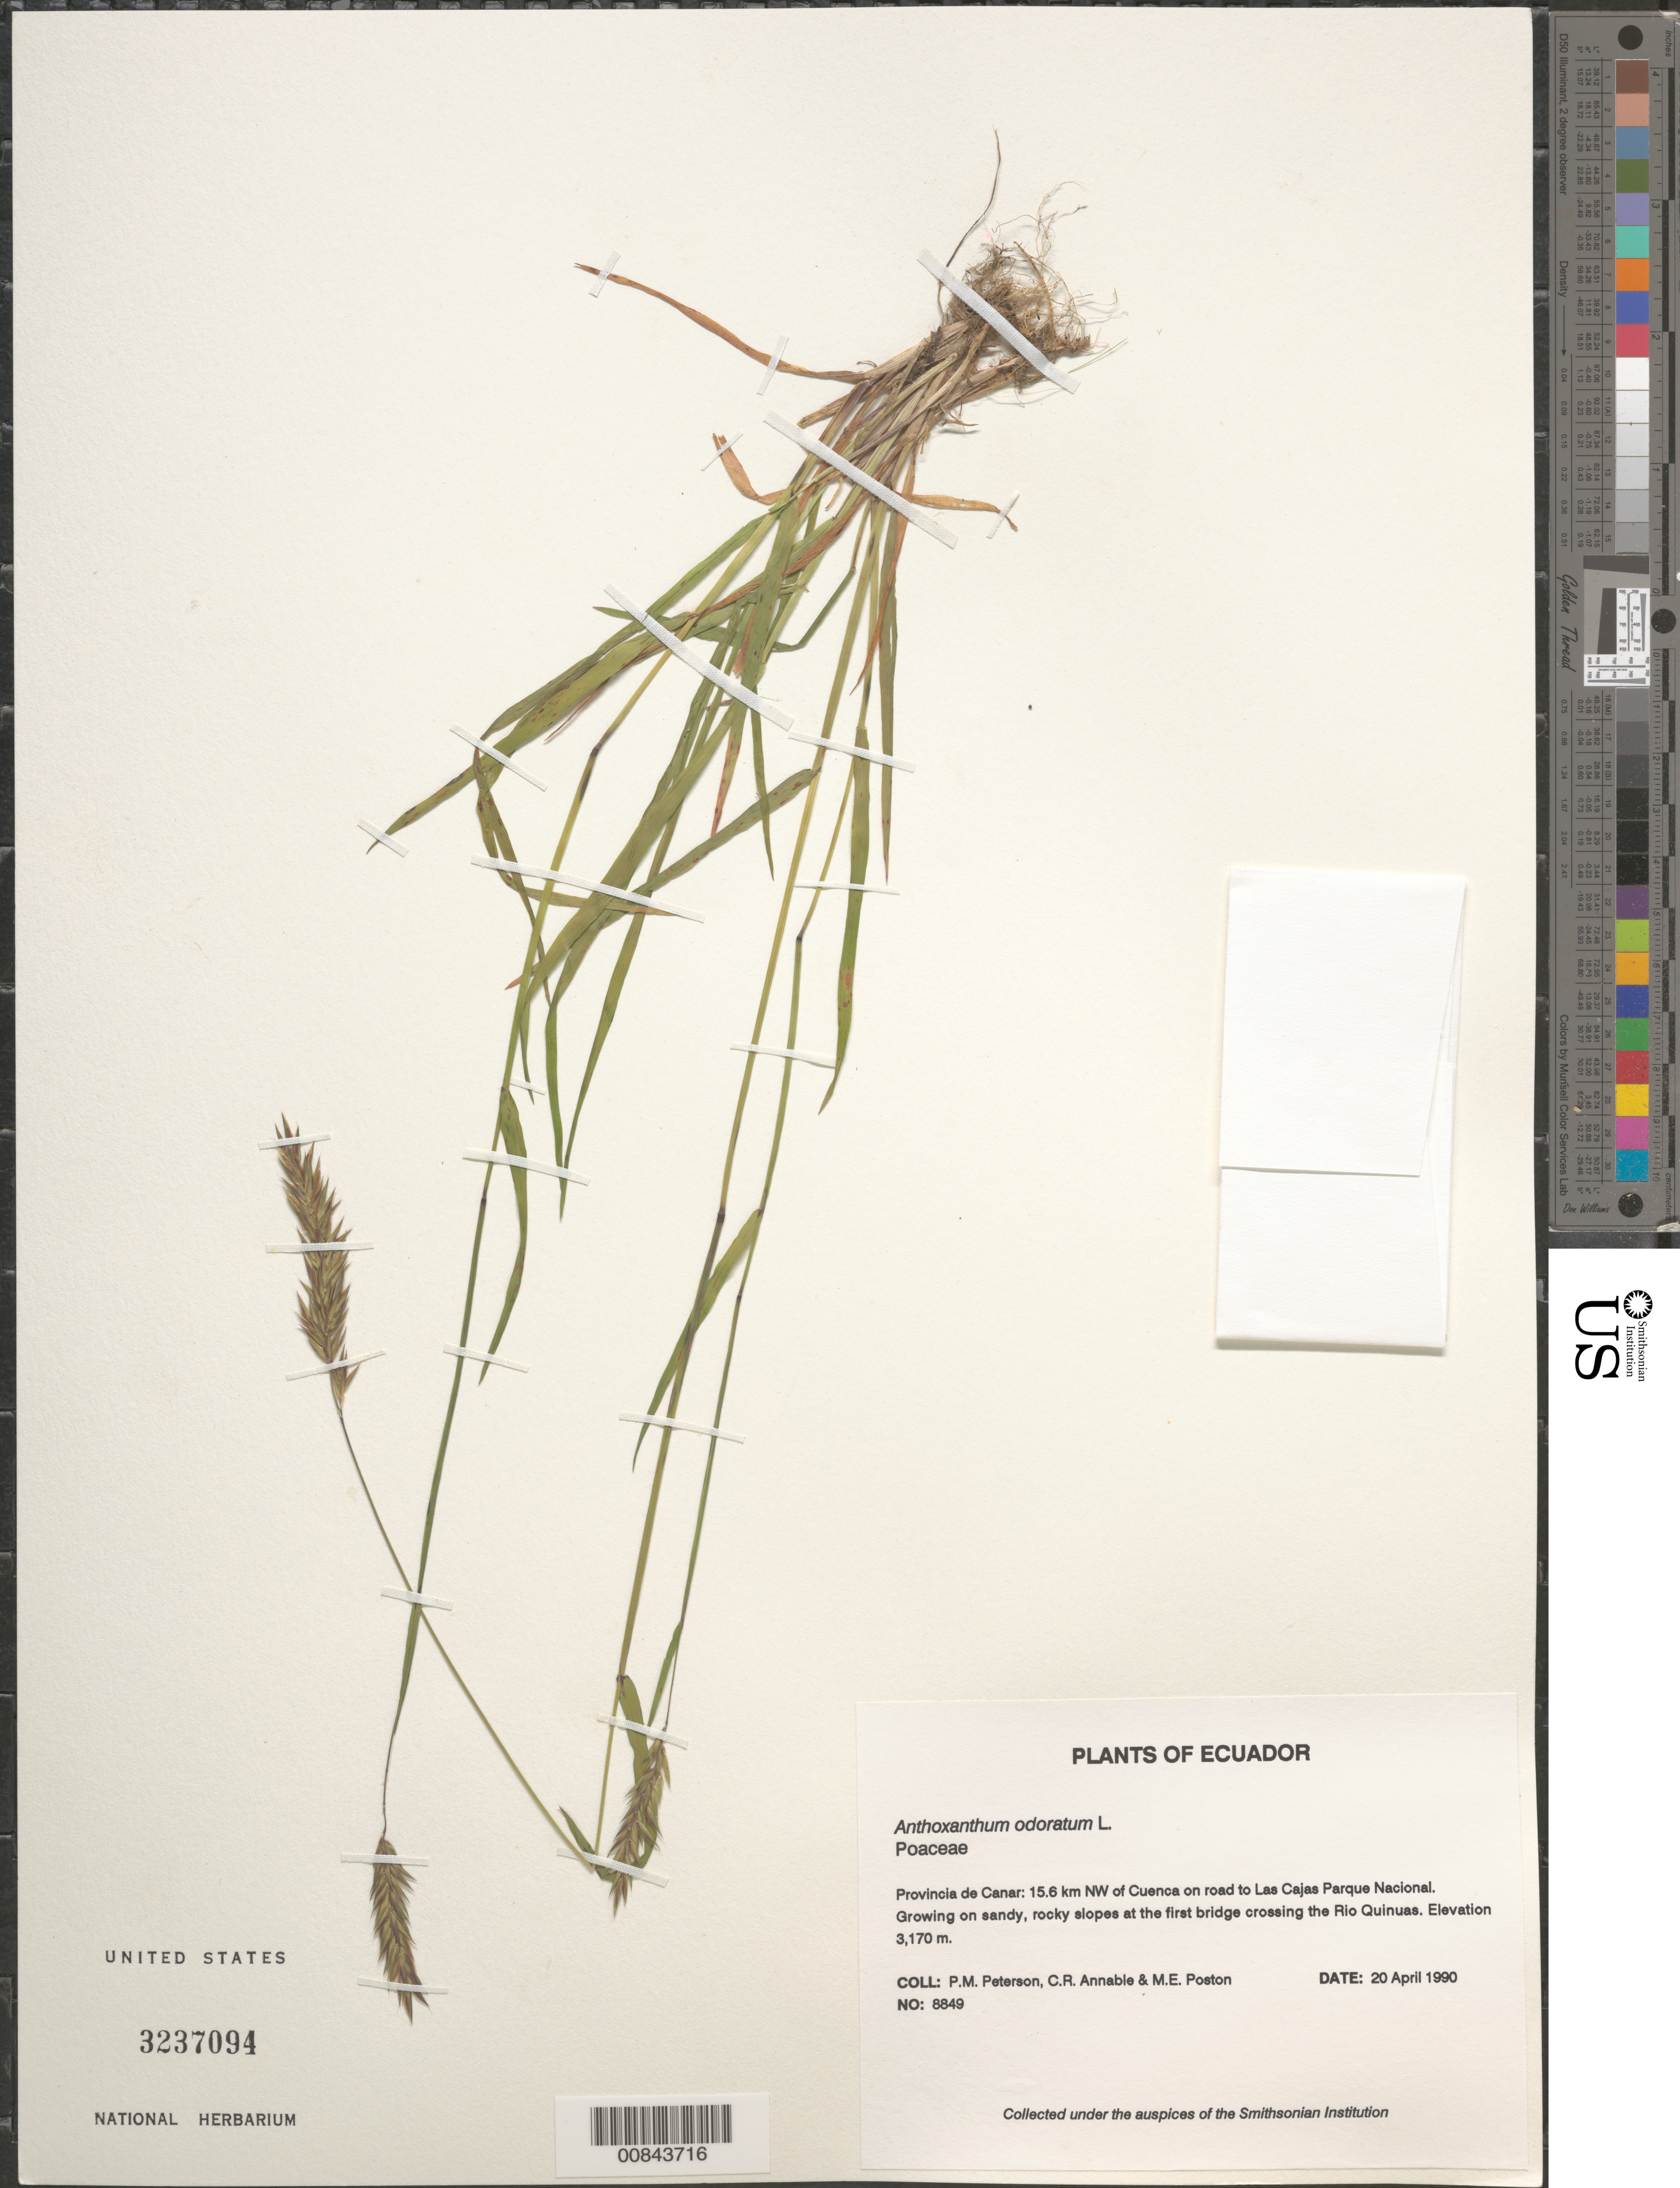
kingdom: Plantae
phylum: Tracheophyta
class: Liliopsida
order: Poales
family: Poaceae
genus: Anthoxanthum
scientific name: Anthoxanthum odoratum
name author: L.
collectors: P. M. Peterson, C. R. Annable & M. Poston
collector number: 08849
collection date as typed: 11 Apr 2004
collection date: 2004-04-11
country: Ecuador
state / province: Cañar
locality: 15.6 km NW of Cuenca on road to Las Cajas Parque Nacional.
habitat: Growing on sandy, rocky slopes at the first bridge crossing the Rio Quinuas.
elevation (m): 3170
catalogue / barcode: US 3237094